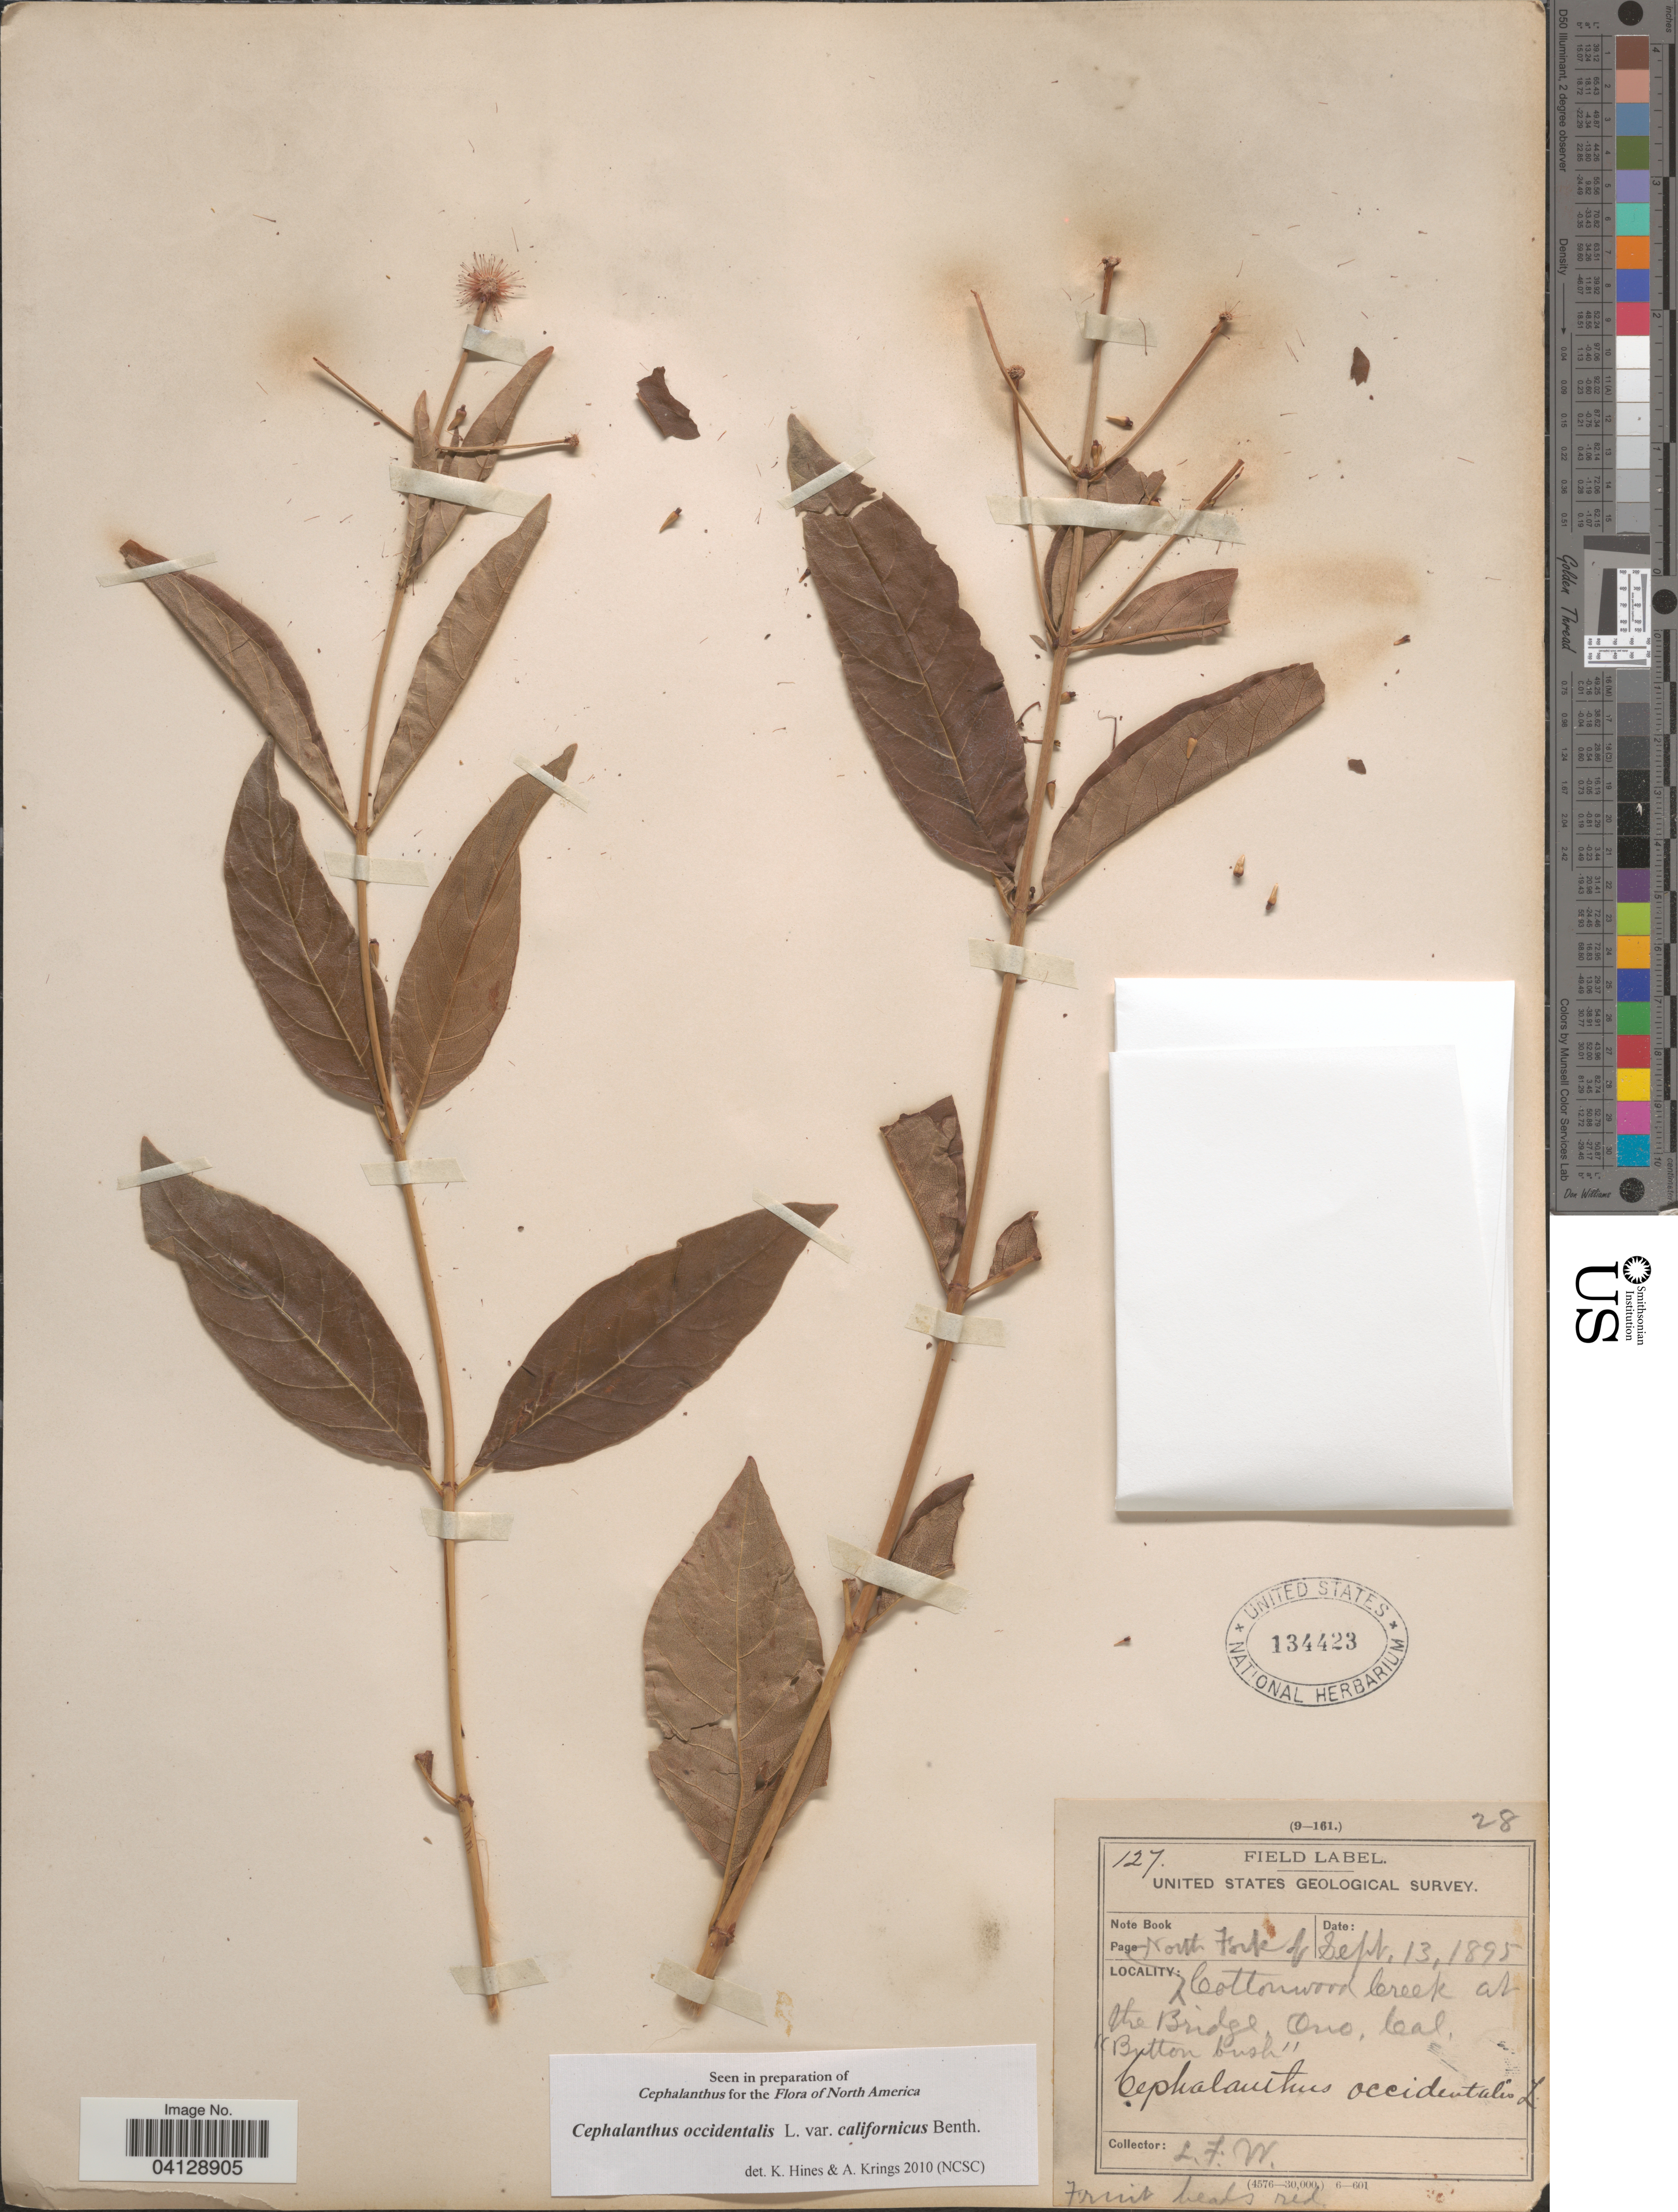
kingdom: Plantae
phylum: Tracheophyta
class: Magnoliopsida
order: Gentianales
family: Rubiaceae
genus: Cephalanthus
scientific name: Cephalanthus occidentalis var. californicus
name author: Benth.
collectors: L. F. W.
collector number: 127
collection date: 1895-09-13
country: United States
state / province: California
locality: North Fork of Cottonwood Creek at the Bridge, Ono.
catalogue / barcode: US 134423